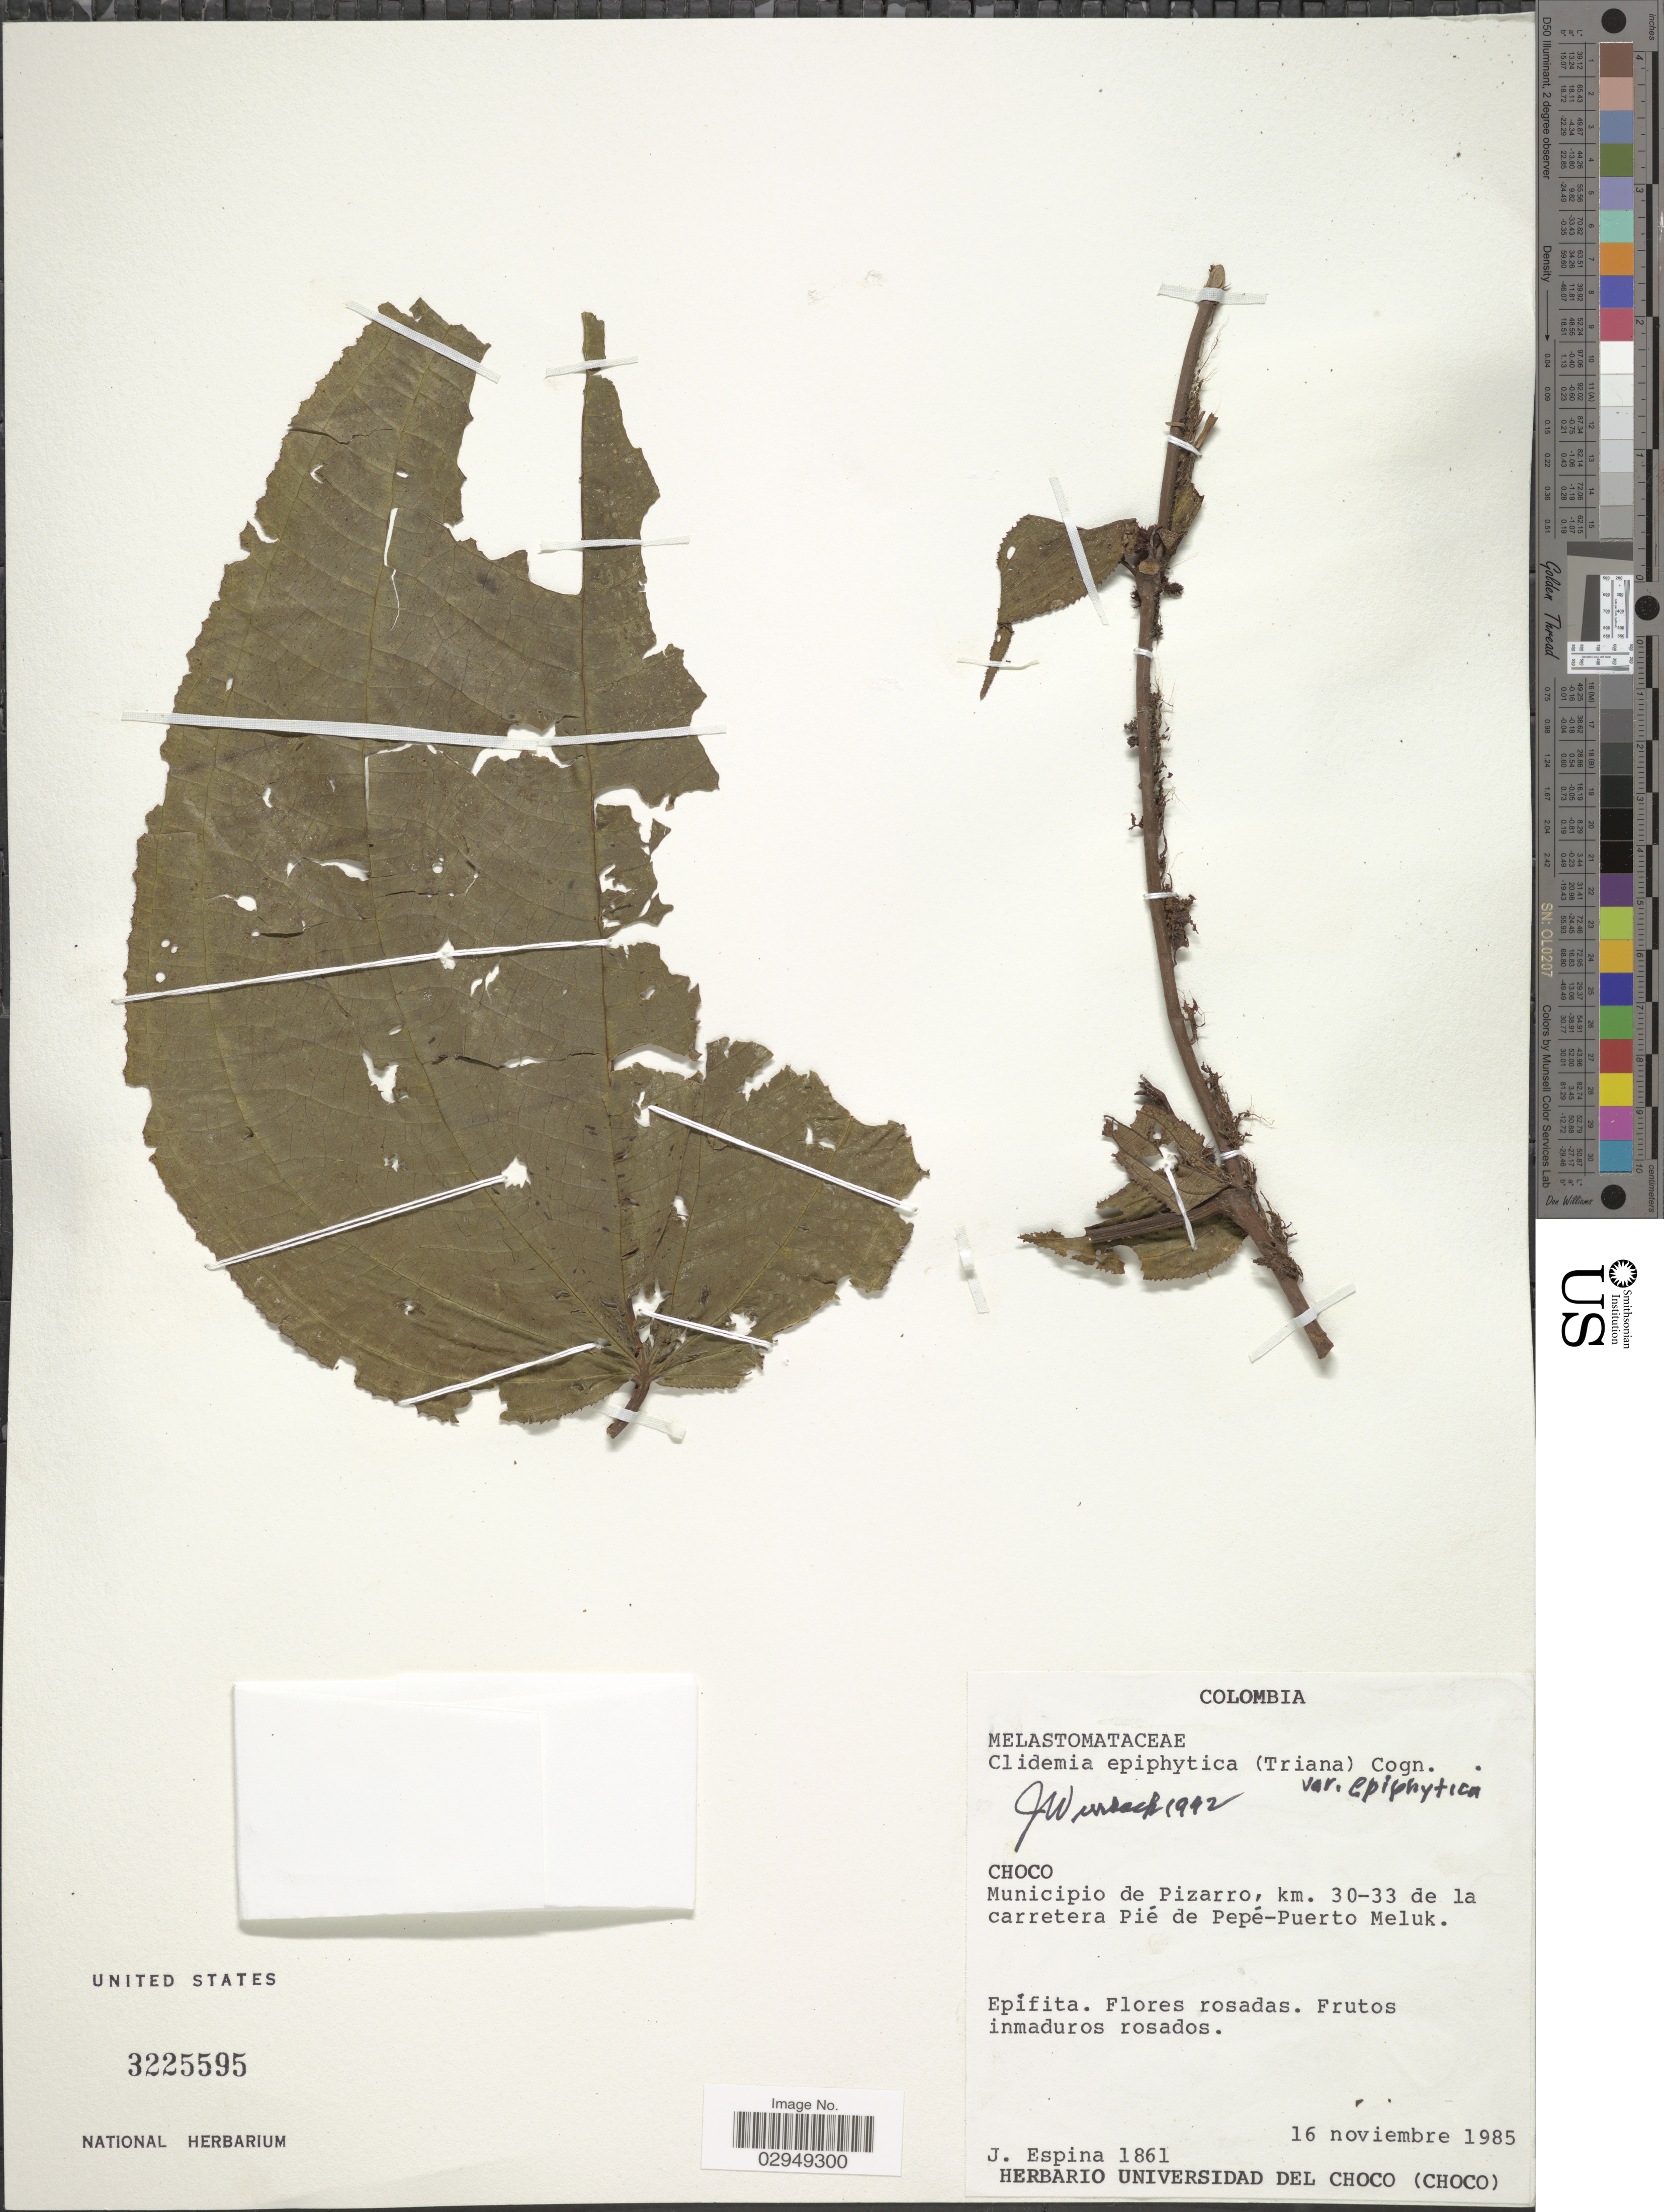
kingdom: Plantae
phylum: Tracheophyta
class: Magnoliopsida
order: Myrtales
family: Melastomataceae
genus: Clidemia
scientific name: Clidemia epiphytica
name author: (Triana) Cogn.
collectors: J. Espina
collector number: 1861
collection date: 1985-11-16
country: Colombia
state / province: Chocó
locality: Municipio de Pizarro, km. 30-33 de la carretera Pié de Pepé-Puerto Meluk.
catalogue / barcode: US 3225595